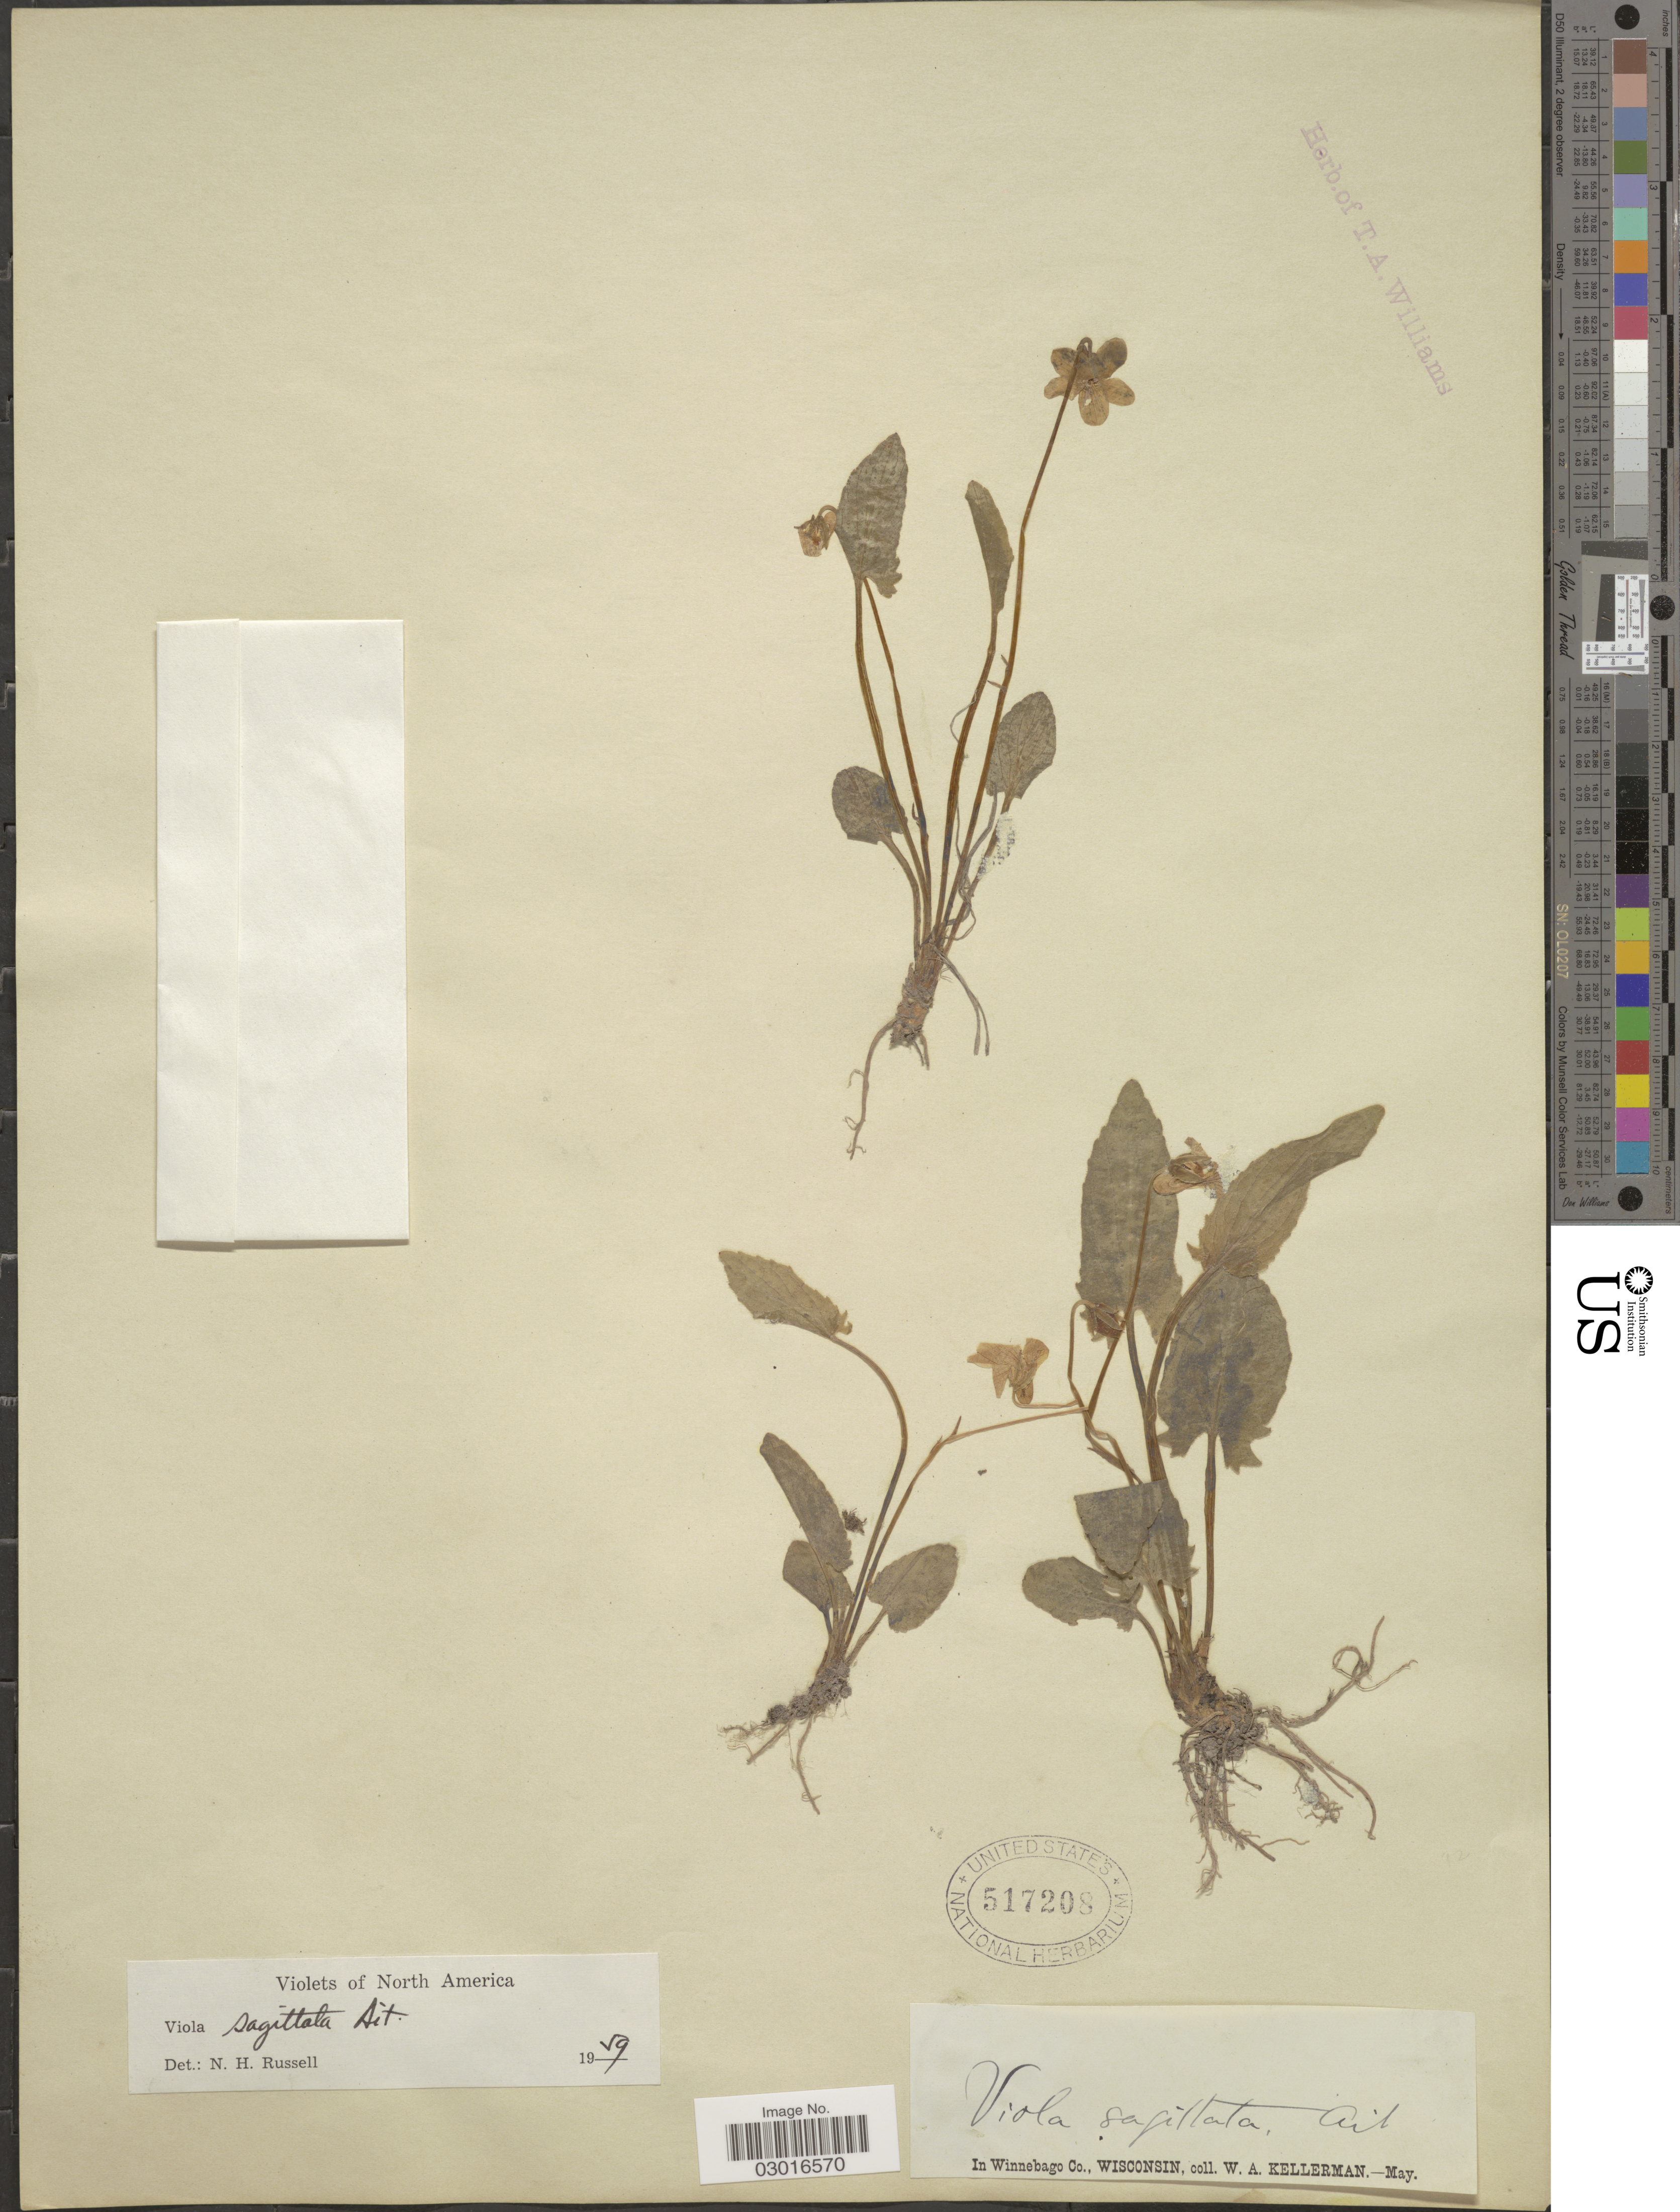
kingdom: Plantae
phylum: Tracheophyta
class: Magnoliopsida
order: Malpighiales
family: Violaceae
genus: Viola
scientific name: Viola sagittata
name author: Aiton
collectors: W. Kellerman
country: United States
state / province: Wisconsin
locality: In Winnebago Co.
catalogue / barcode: US 517208